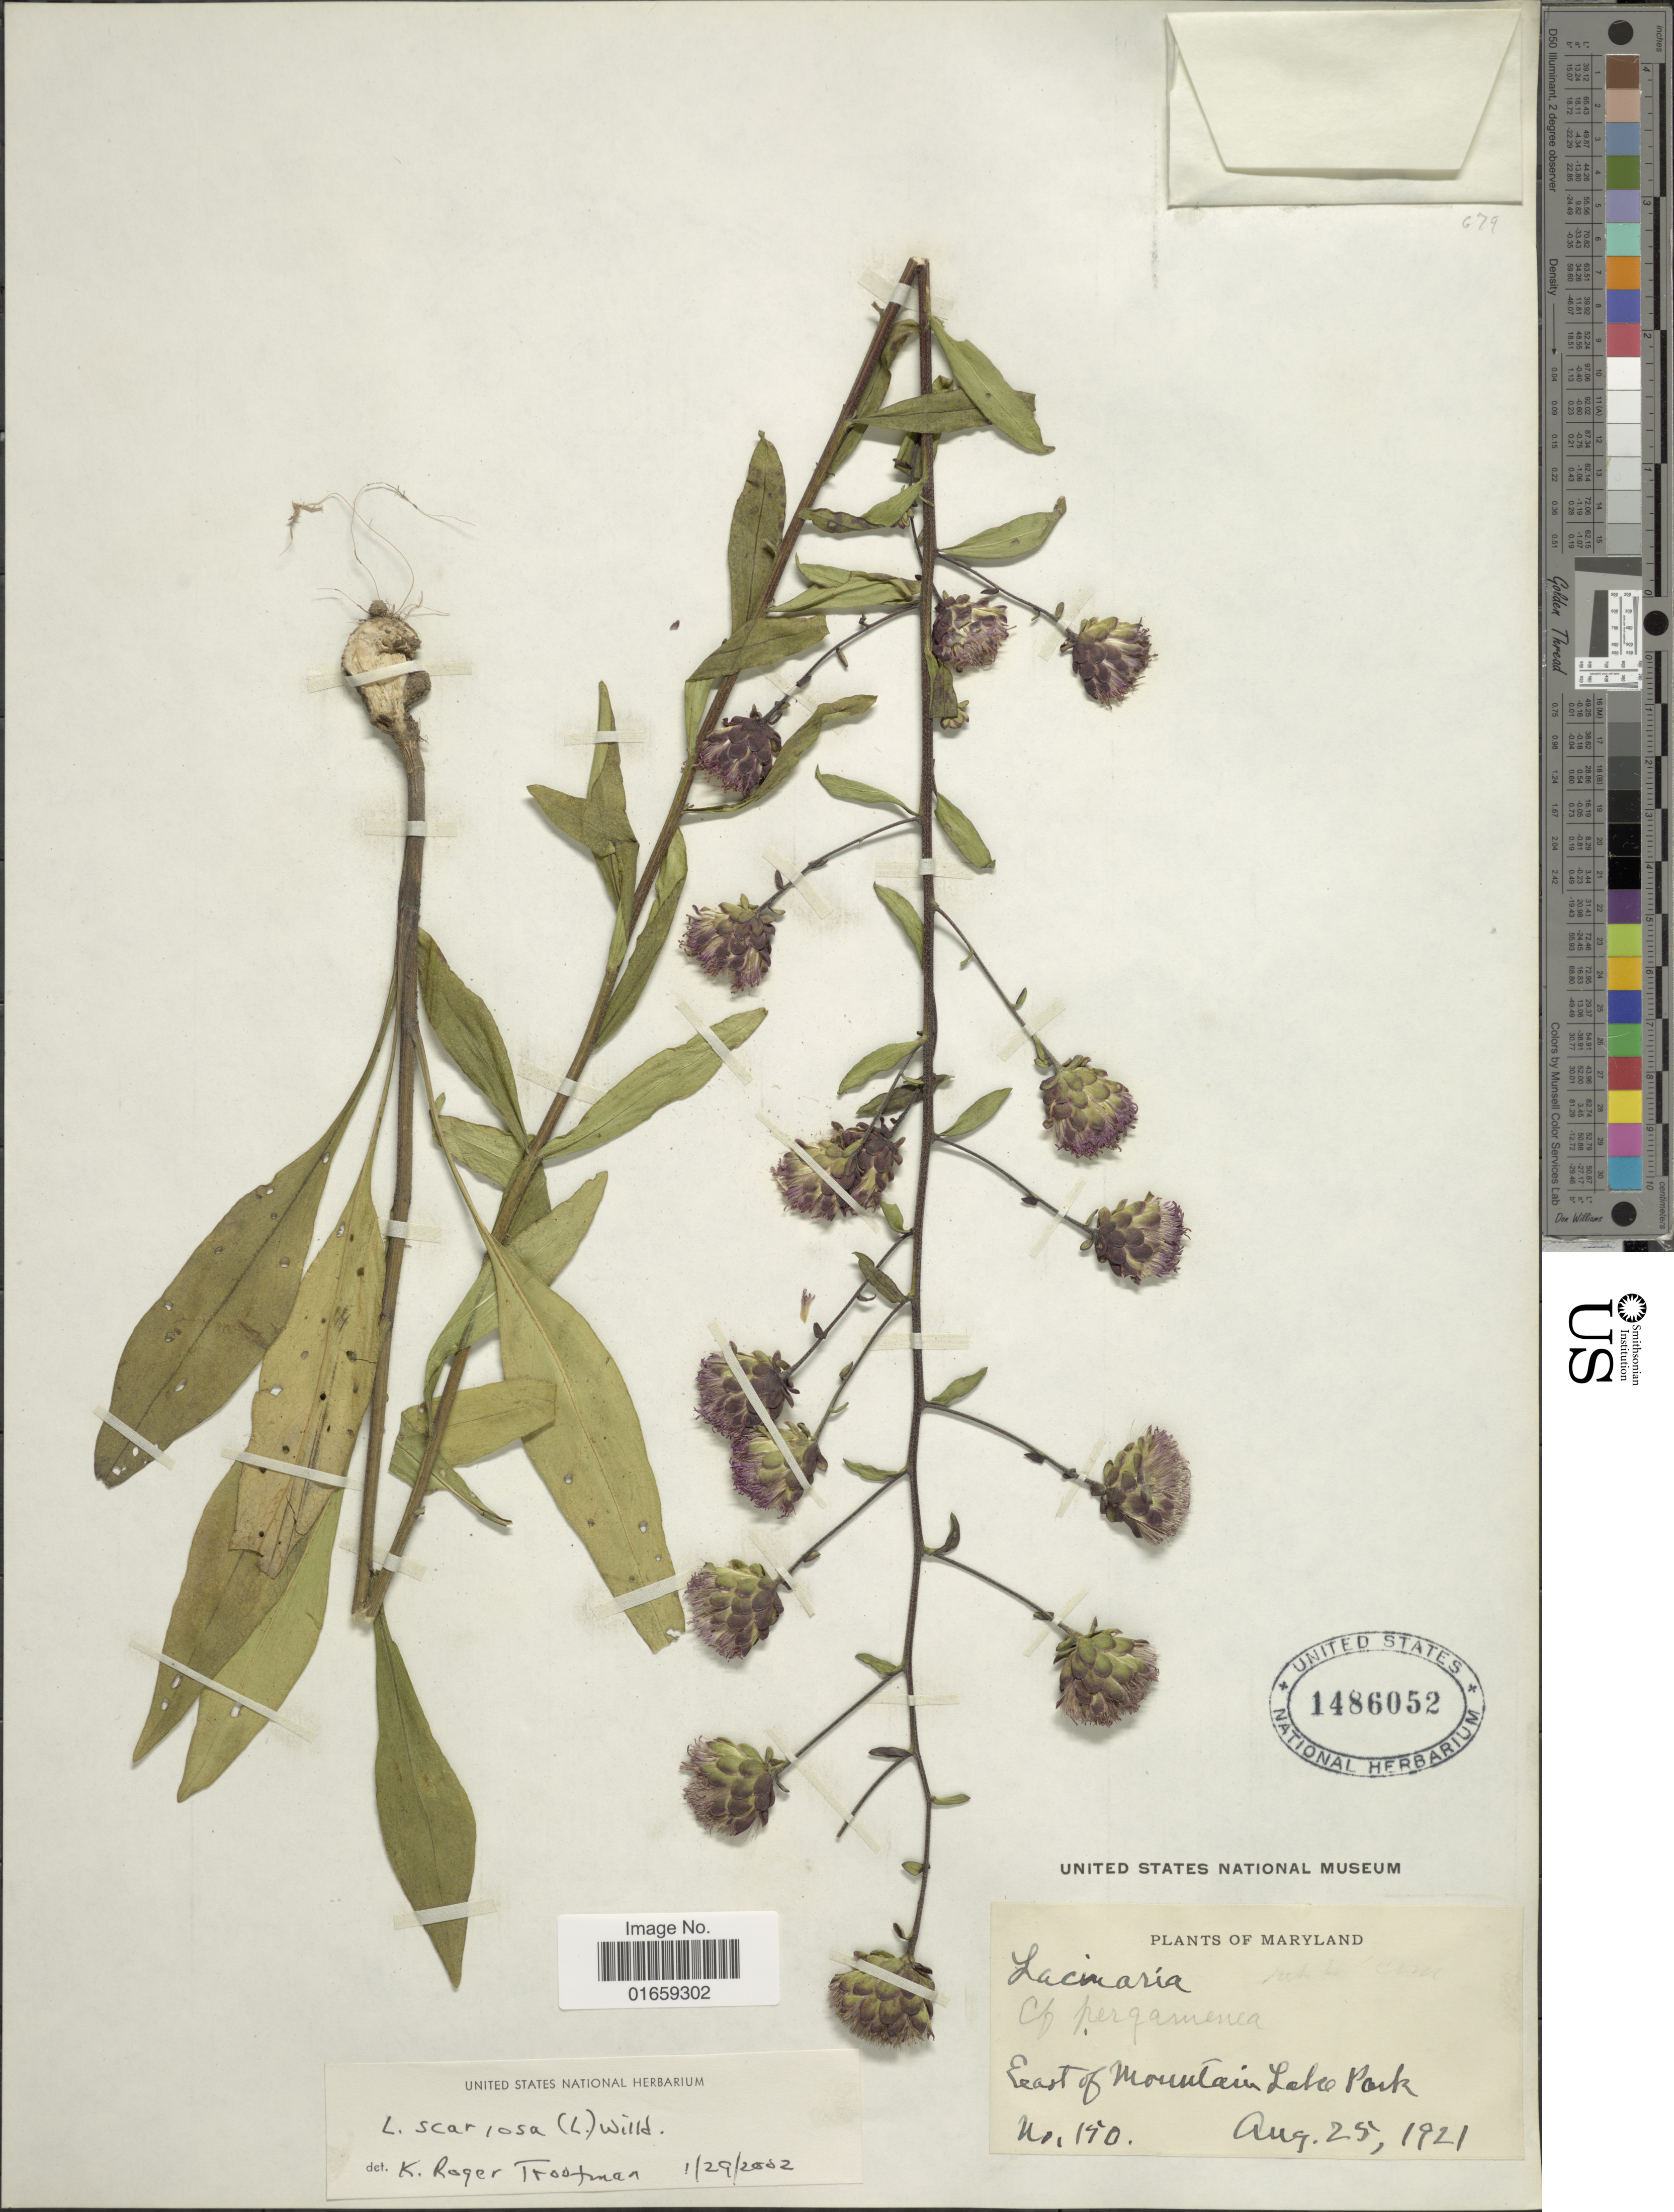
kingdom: Plantae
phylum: Tracheophyta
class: Magnoliopsida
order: Asterales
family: Asteraceae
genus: Liatris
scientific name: Liatris scariosa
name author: (L.) Willd.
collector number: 190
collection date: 1921-08-25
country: United States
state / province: Maryland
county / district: Garrett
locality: East of Mountain Lake Park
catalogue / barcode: US 1486052